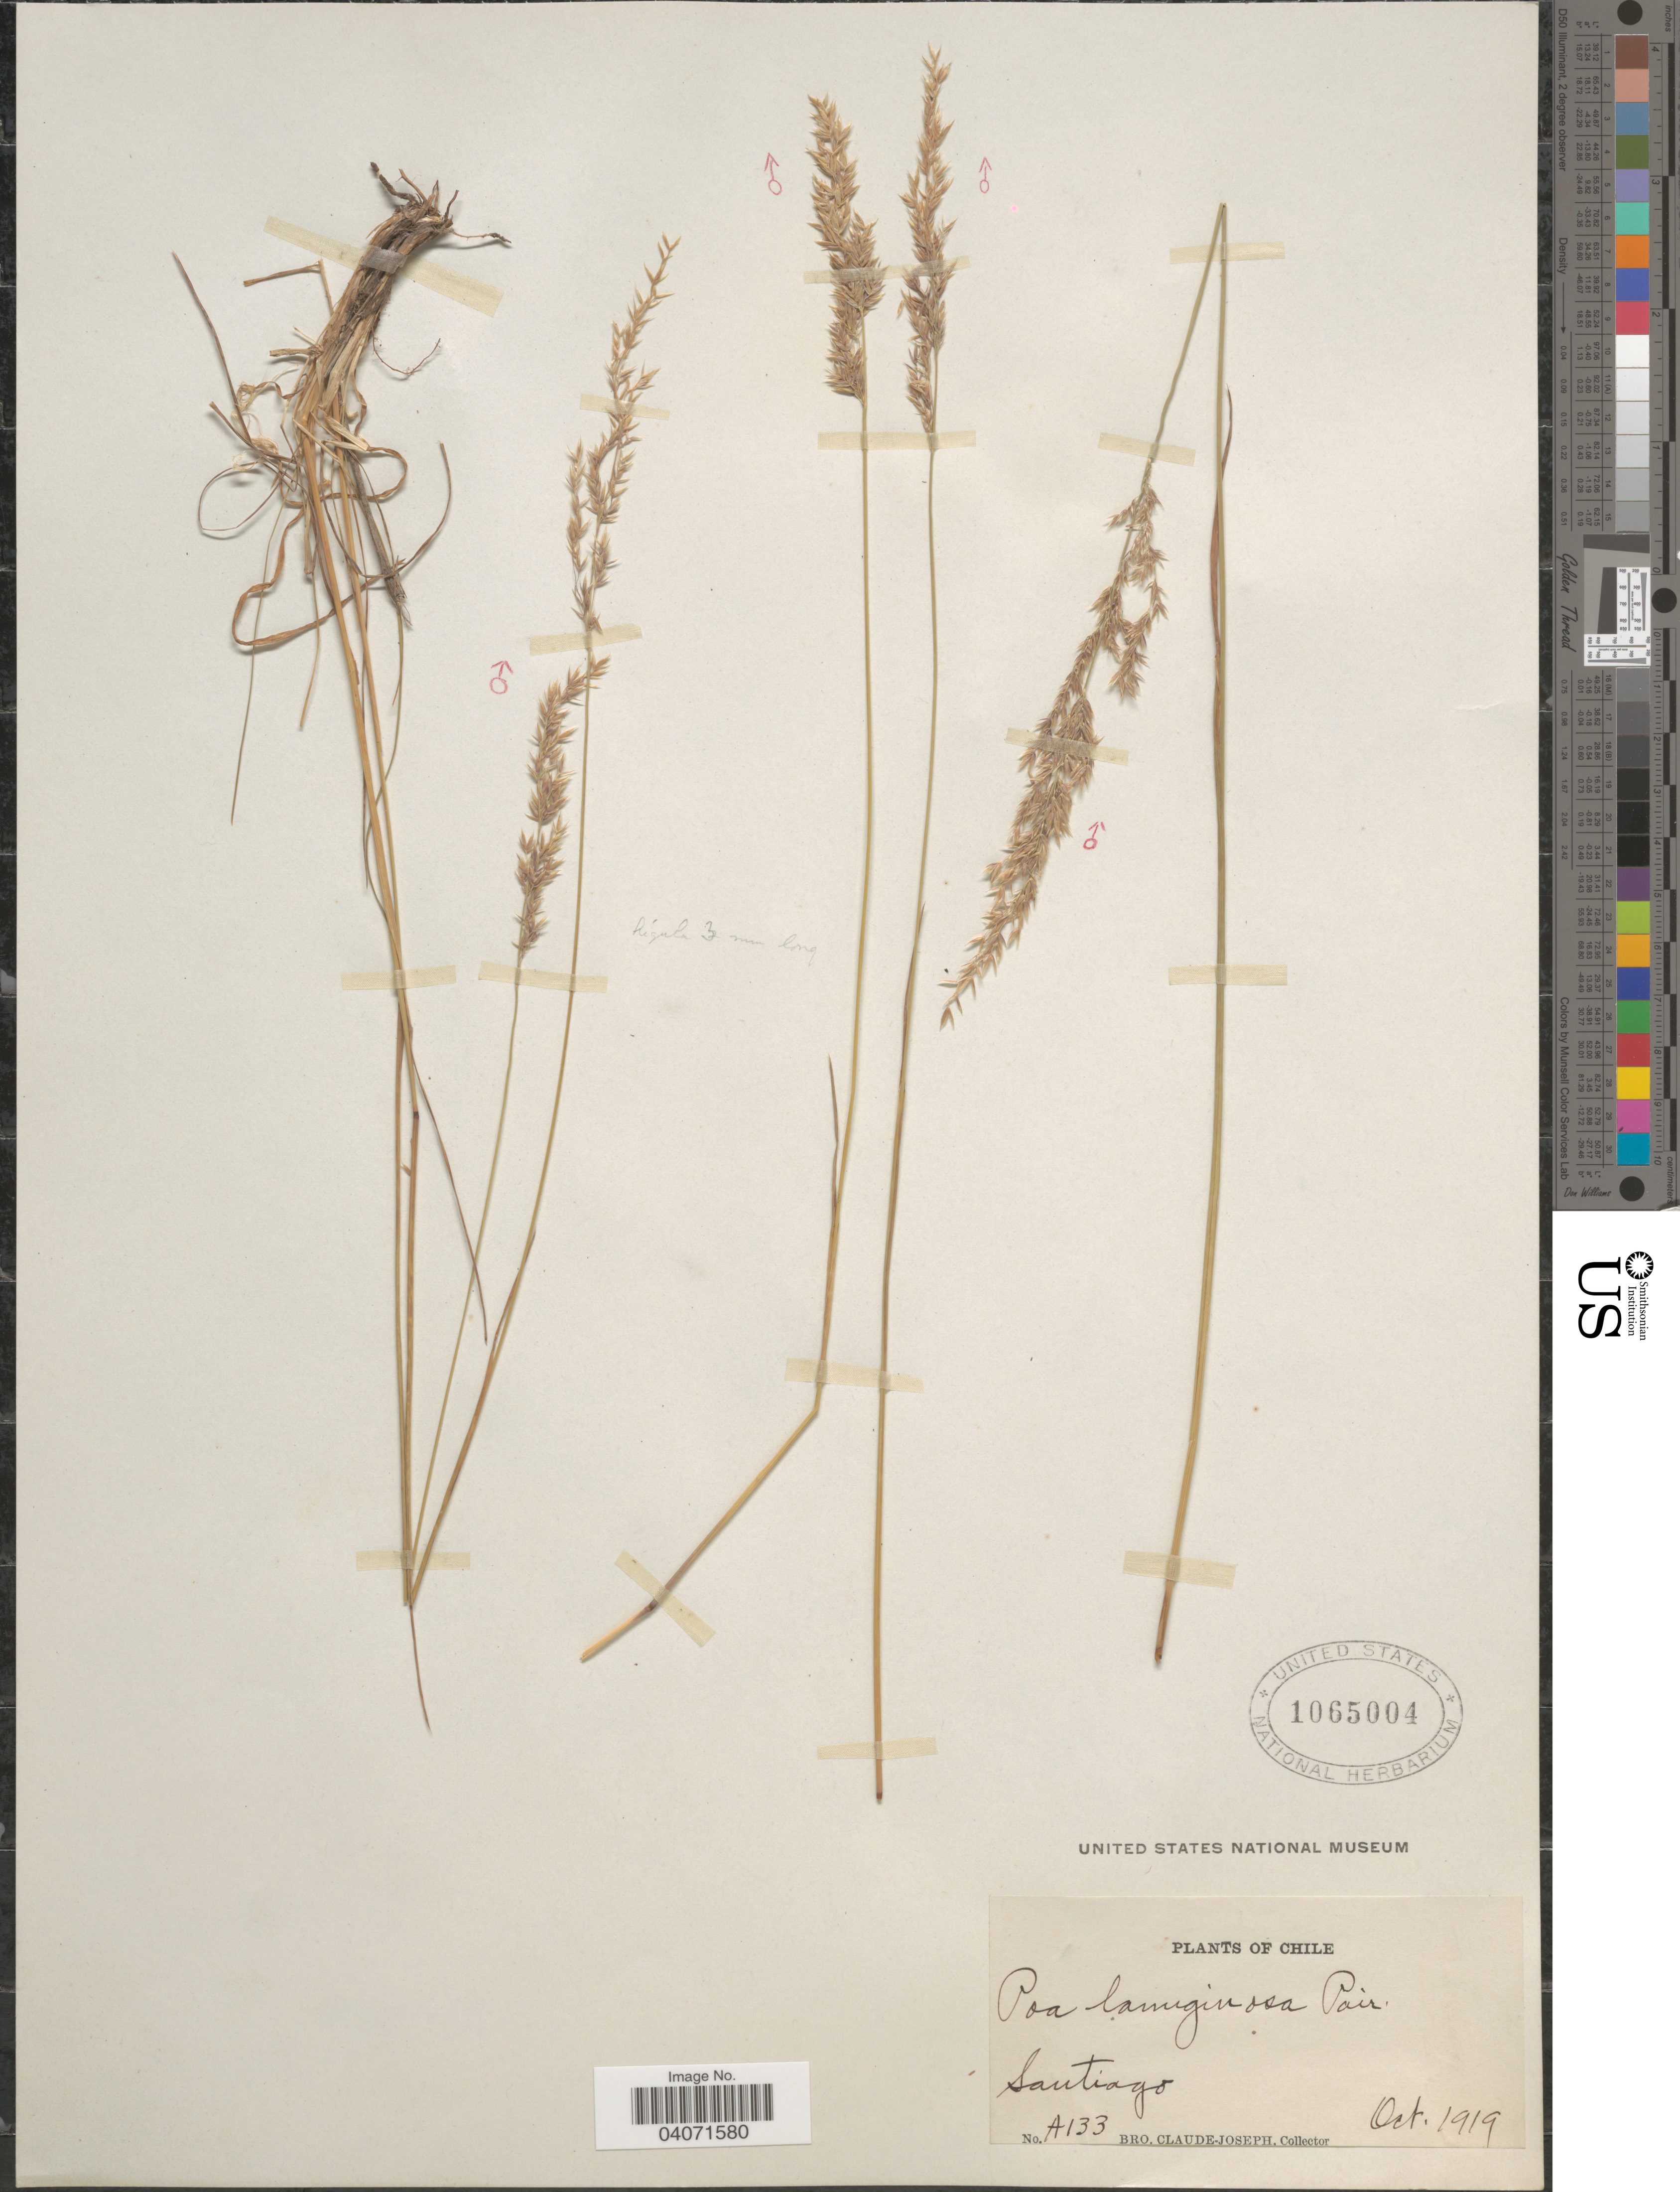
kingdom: Plantae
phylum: Tracheophyta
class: Liliopsida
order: Poales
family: Poaceae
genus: Poa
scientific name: Poa sp.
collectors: Bro. Claude-Joseph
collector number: A133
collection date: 1919-10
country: Chile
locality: Santiago.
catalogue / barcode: US 1065004